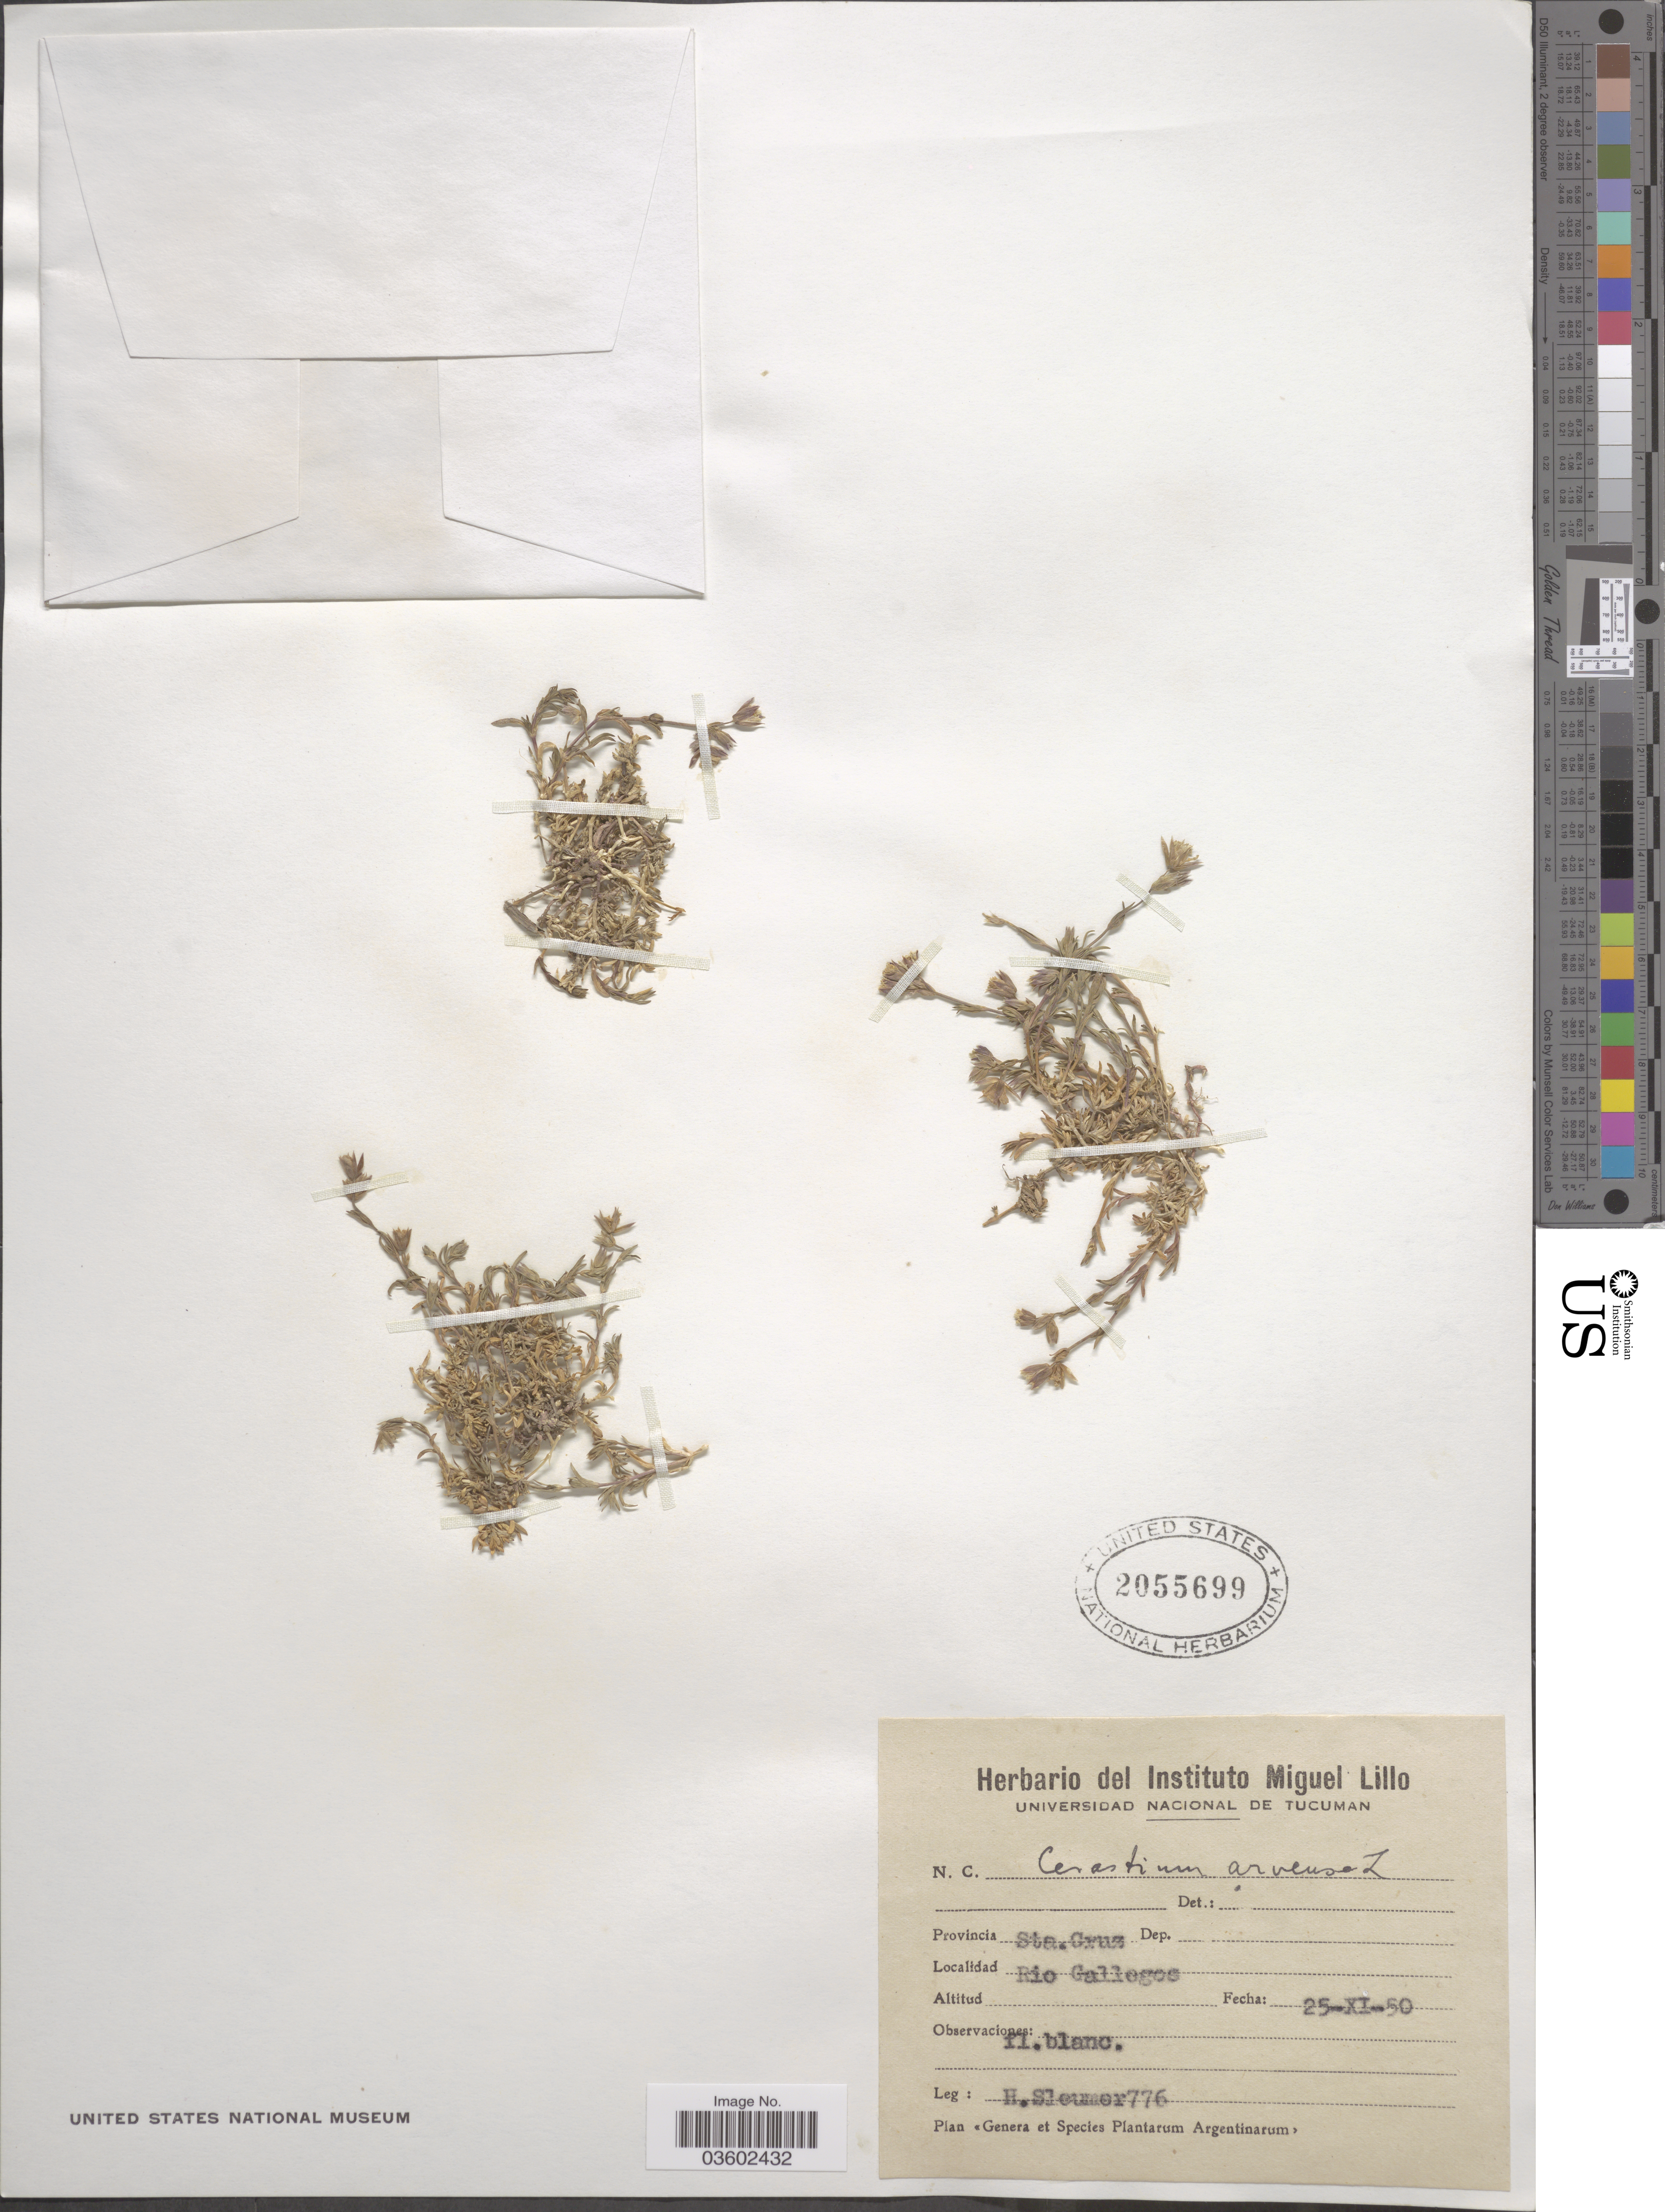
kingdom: Plantae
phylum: Tracheophyta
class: Magnoliopsida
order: Caryophyllales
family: Caryophyllaceae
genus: Cerastium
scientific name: Cerastium arvense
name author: L.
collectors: H. O. Sleumer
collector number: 776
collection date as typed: Transcribed d/m/y: 25/11/50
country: Argentina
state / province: Santa Cruz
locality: Rio Gallegos.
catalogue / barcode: US 2055699